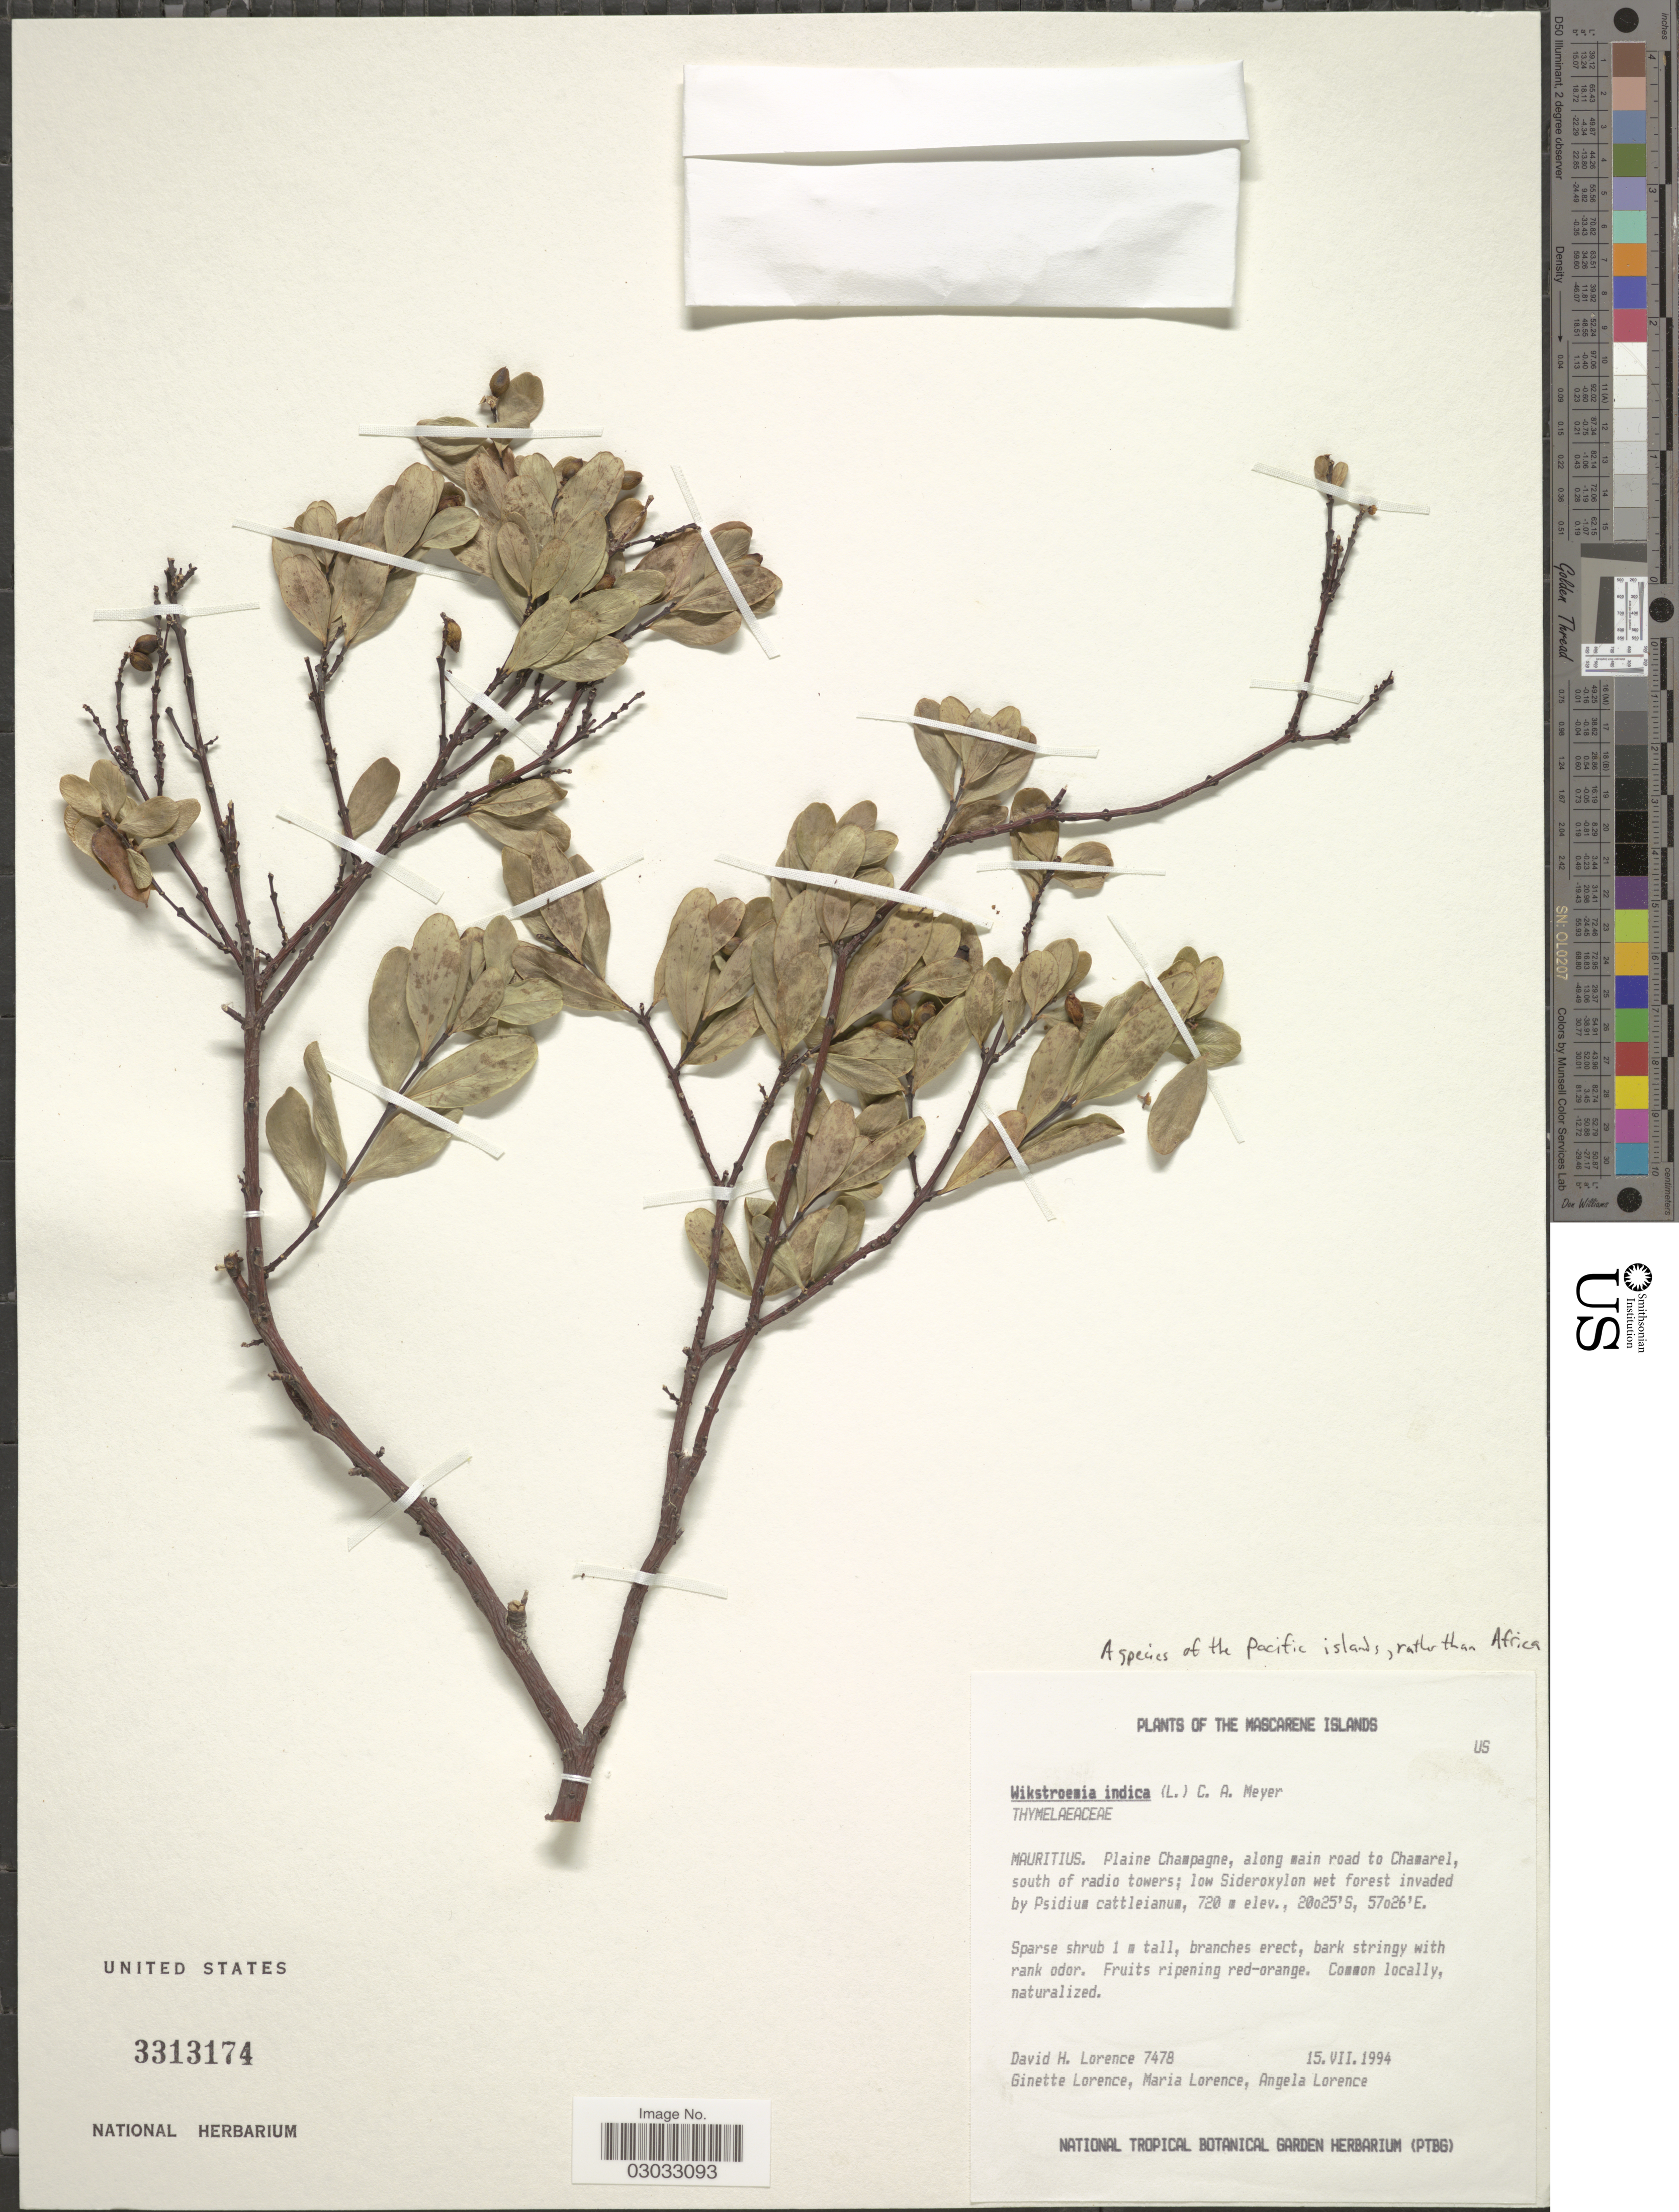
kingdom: Plantae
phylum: Tracheophyta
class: Magnoliopsida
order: Malvales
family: Thymelaeaceae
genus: Wikstroemia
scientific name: Wikstroemia indica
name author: (L.) C.A. Mey.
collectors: D. Lorence, G. Lorence, M. Lorence & A. Lorence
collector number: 7478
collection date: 1994-07-15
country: Mauritius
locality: Mascarene Islands, Mauritius. Plaine Champagne, along main road to Chamarel, south of radio towers.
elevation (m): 720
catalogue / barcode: US 3313174